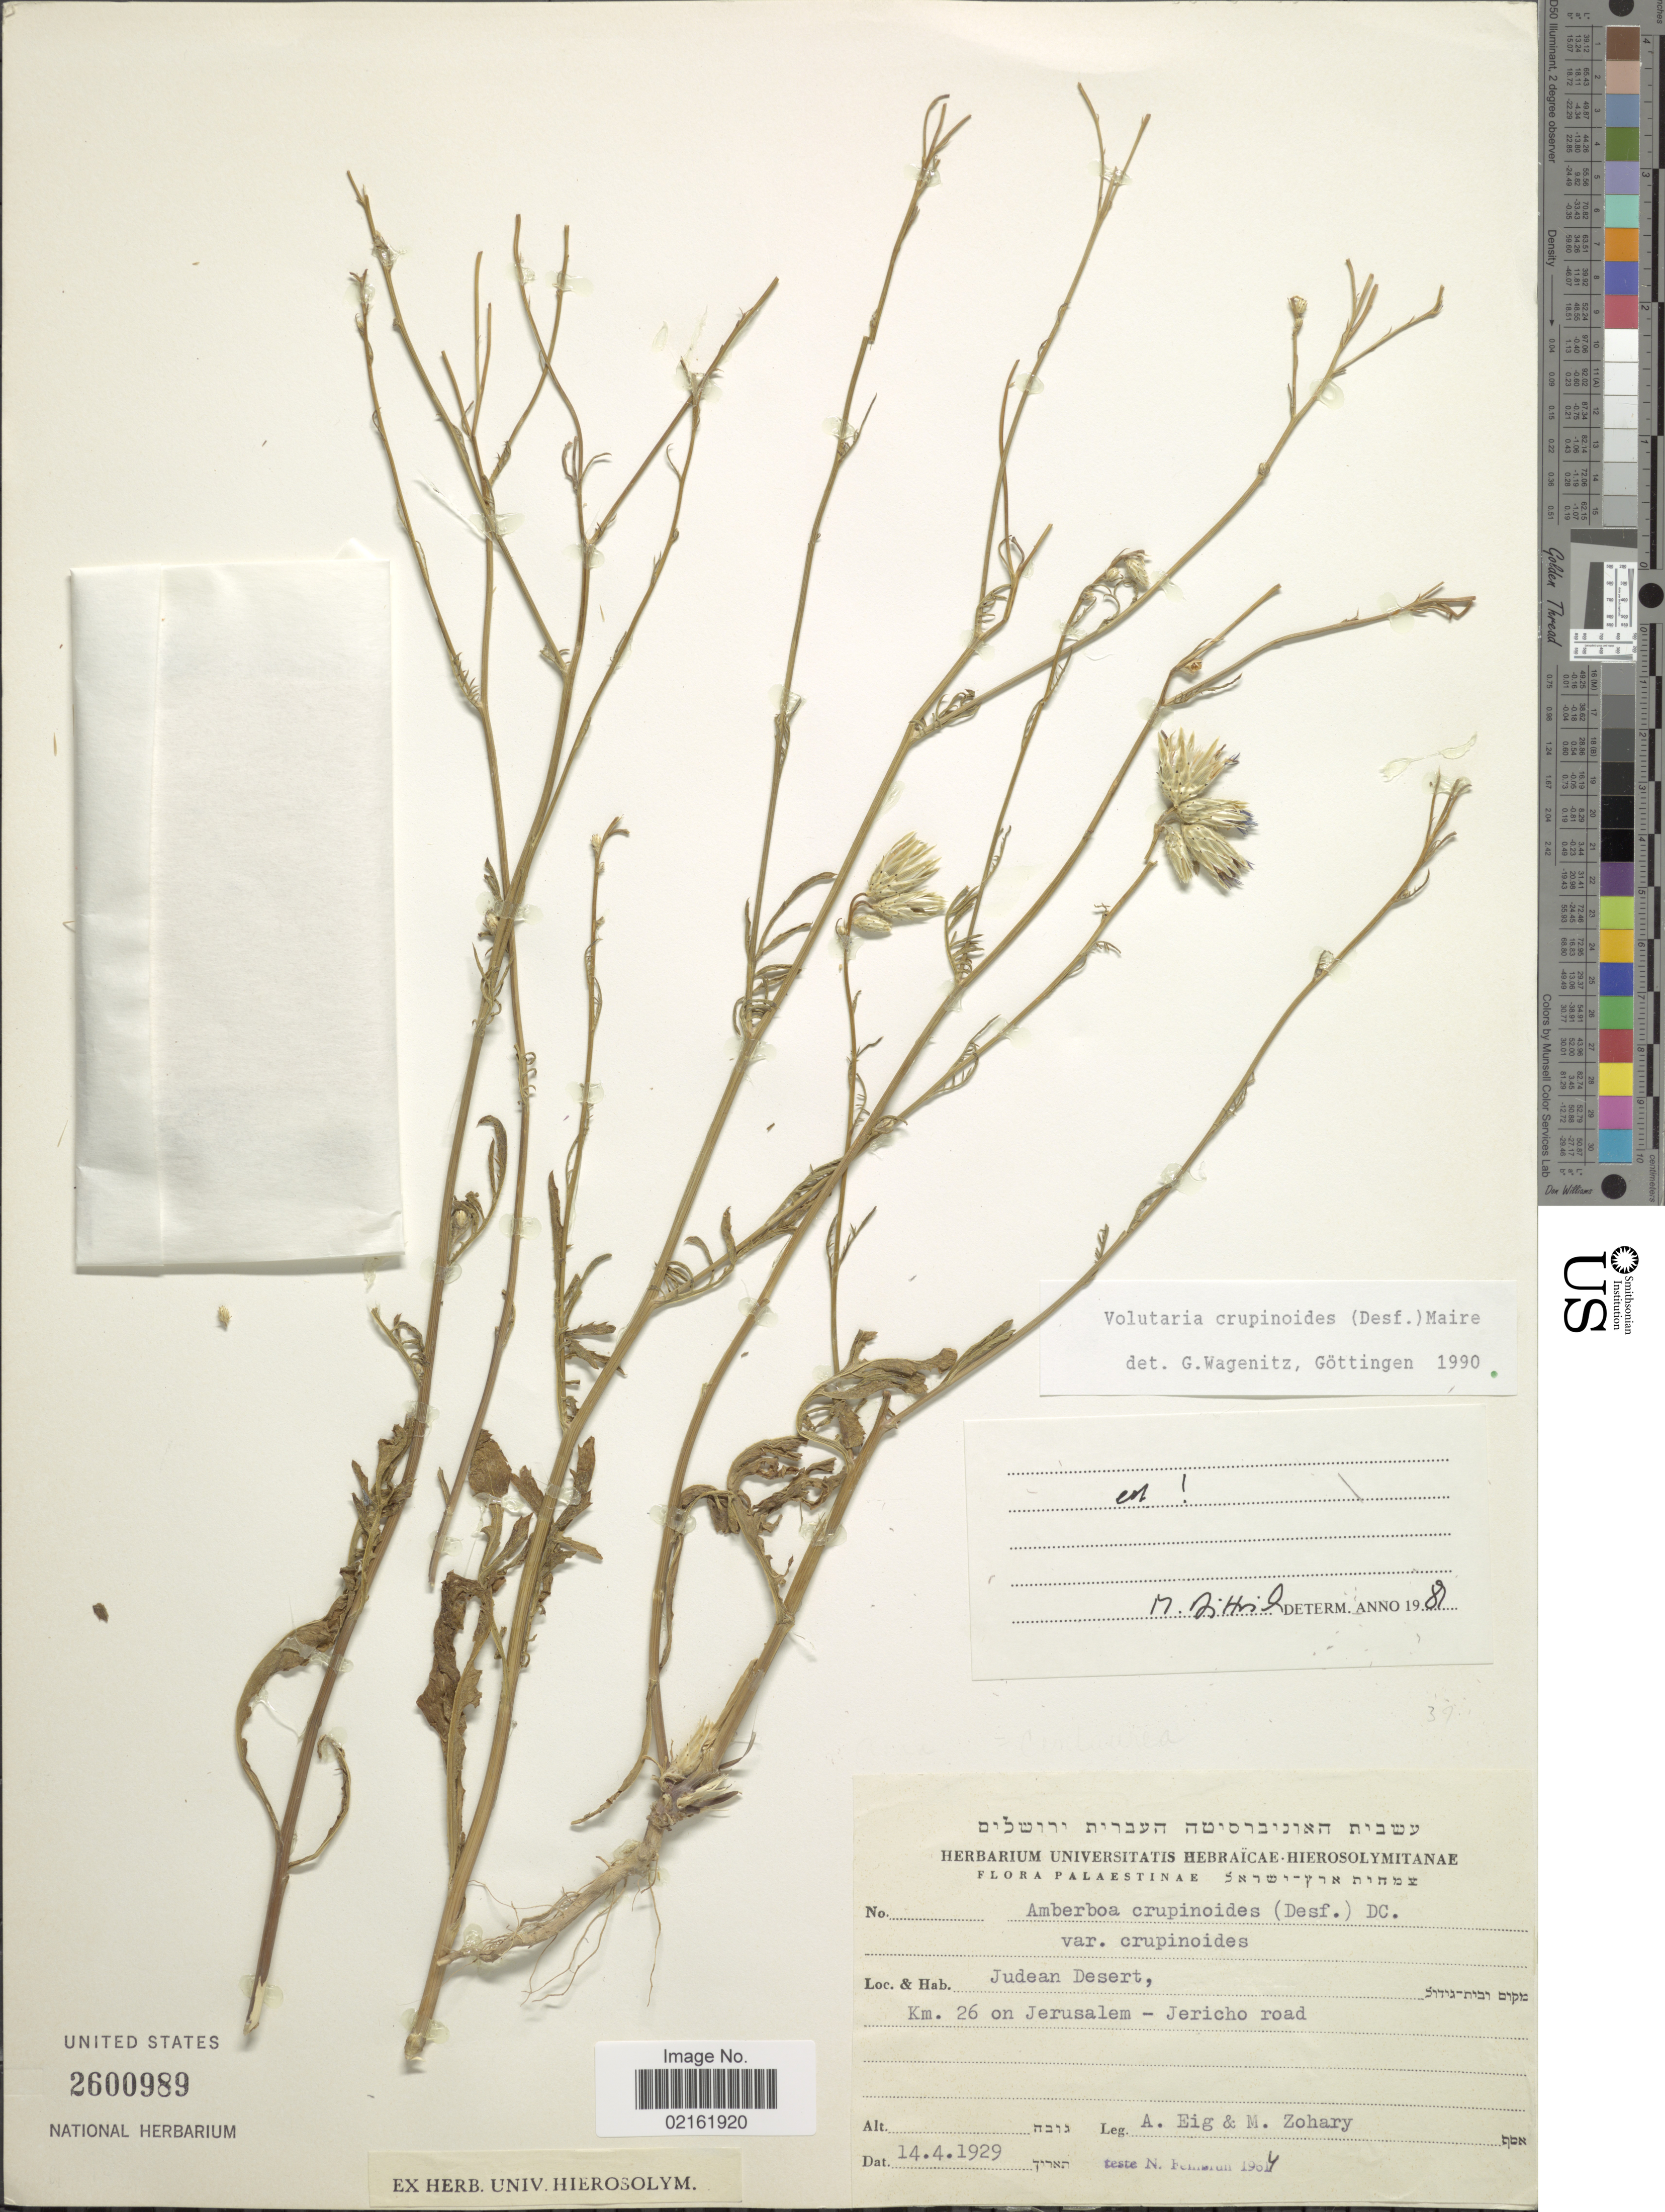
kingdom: Plantae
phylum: Tracheophyta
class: Magnoliopsida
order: Asterales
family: Asteraceae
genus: Centaurea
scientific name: Centaurea crupinoides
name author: Desf.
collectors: A. Eig & M. Zohary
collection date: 1929-04-14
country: Israel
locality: Palaestinae, Judean Desert, Km.26 on Jerusalem - Jericho Road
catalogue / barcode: US 2600989